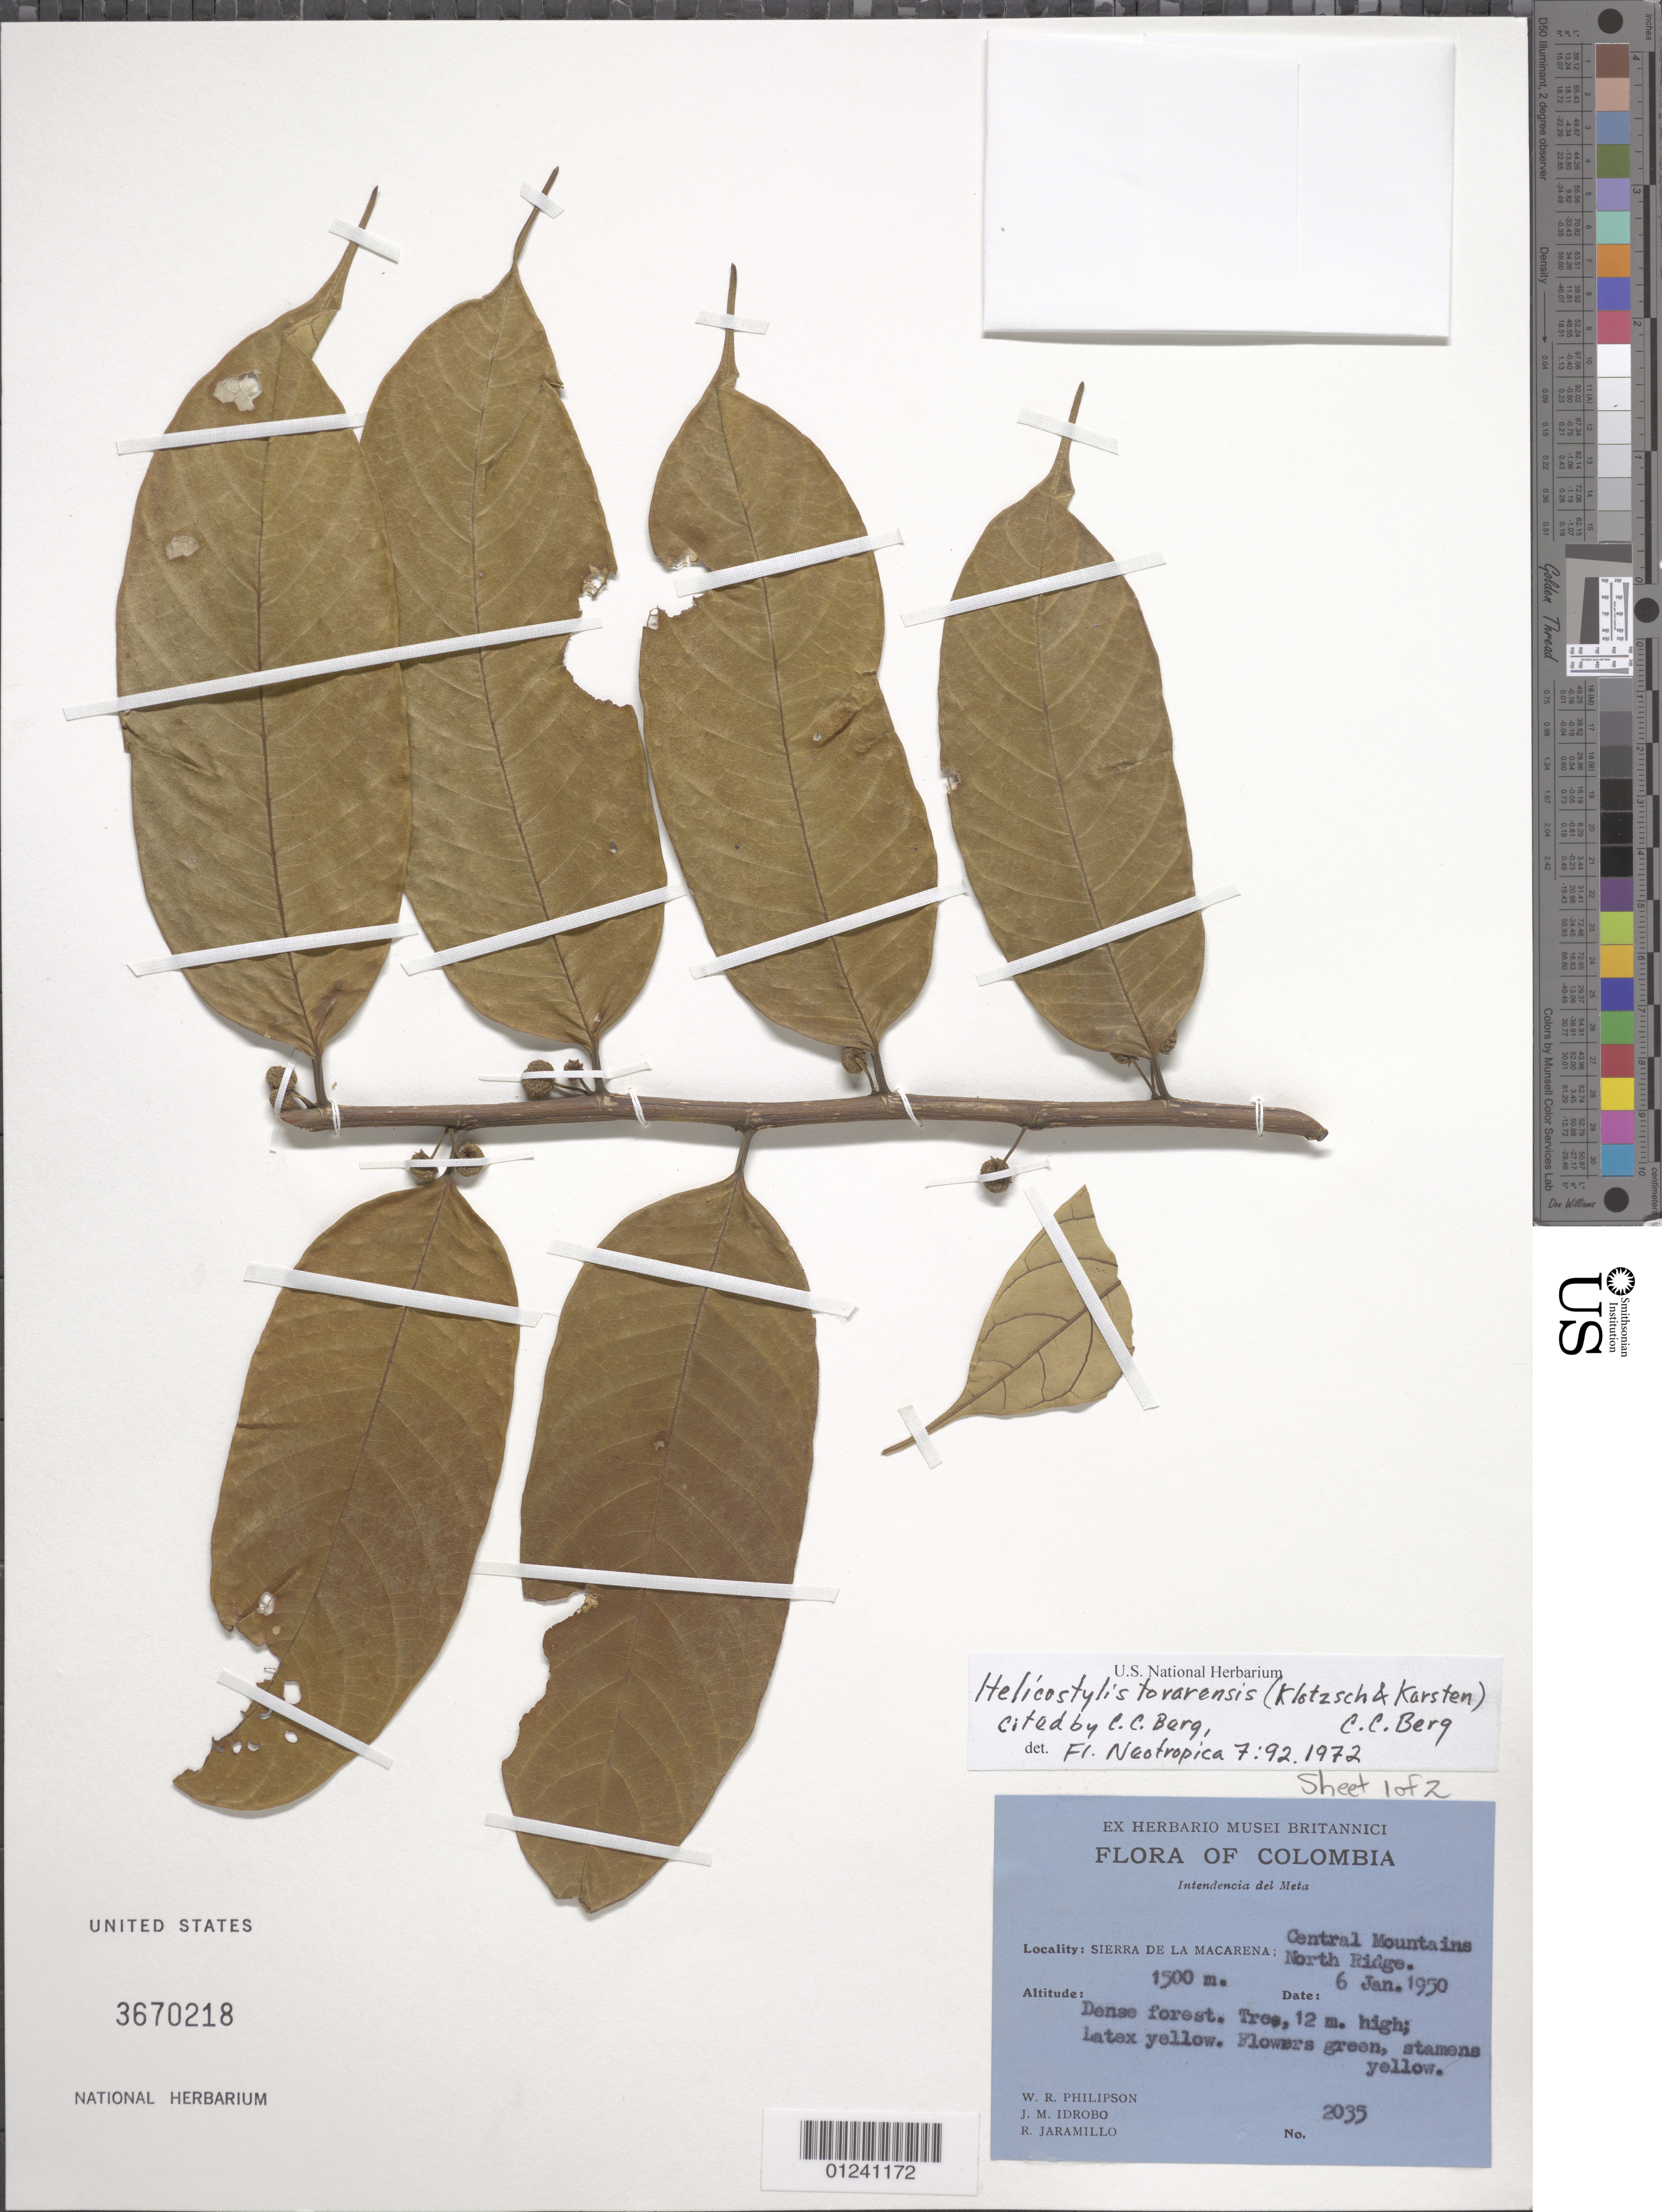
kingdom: Plantae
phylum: Tracheophyta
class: Magnoliopsida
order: Rosales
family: Moraceae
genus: Helicostylis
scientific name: Helicostylis tovarensis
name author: (Klotzsch & H. Karst.) C.C. Berg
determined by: Berg, C. C.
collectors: W. R. Philipson, J. M. Idrobo & R. Jaramillo M.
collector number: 2035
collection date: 1950-01-06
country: Colombia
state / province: Meta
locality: Sierra de la Macarena; Central Mountains North Ridge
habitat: Dense forest.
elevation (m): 1500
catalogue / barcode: US 3670218